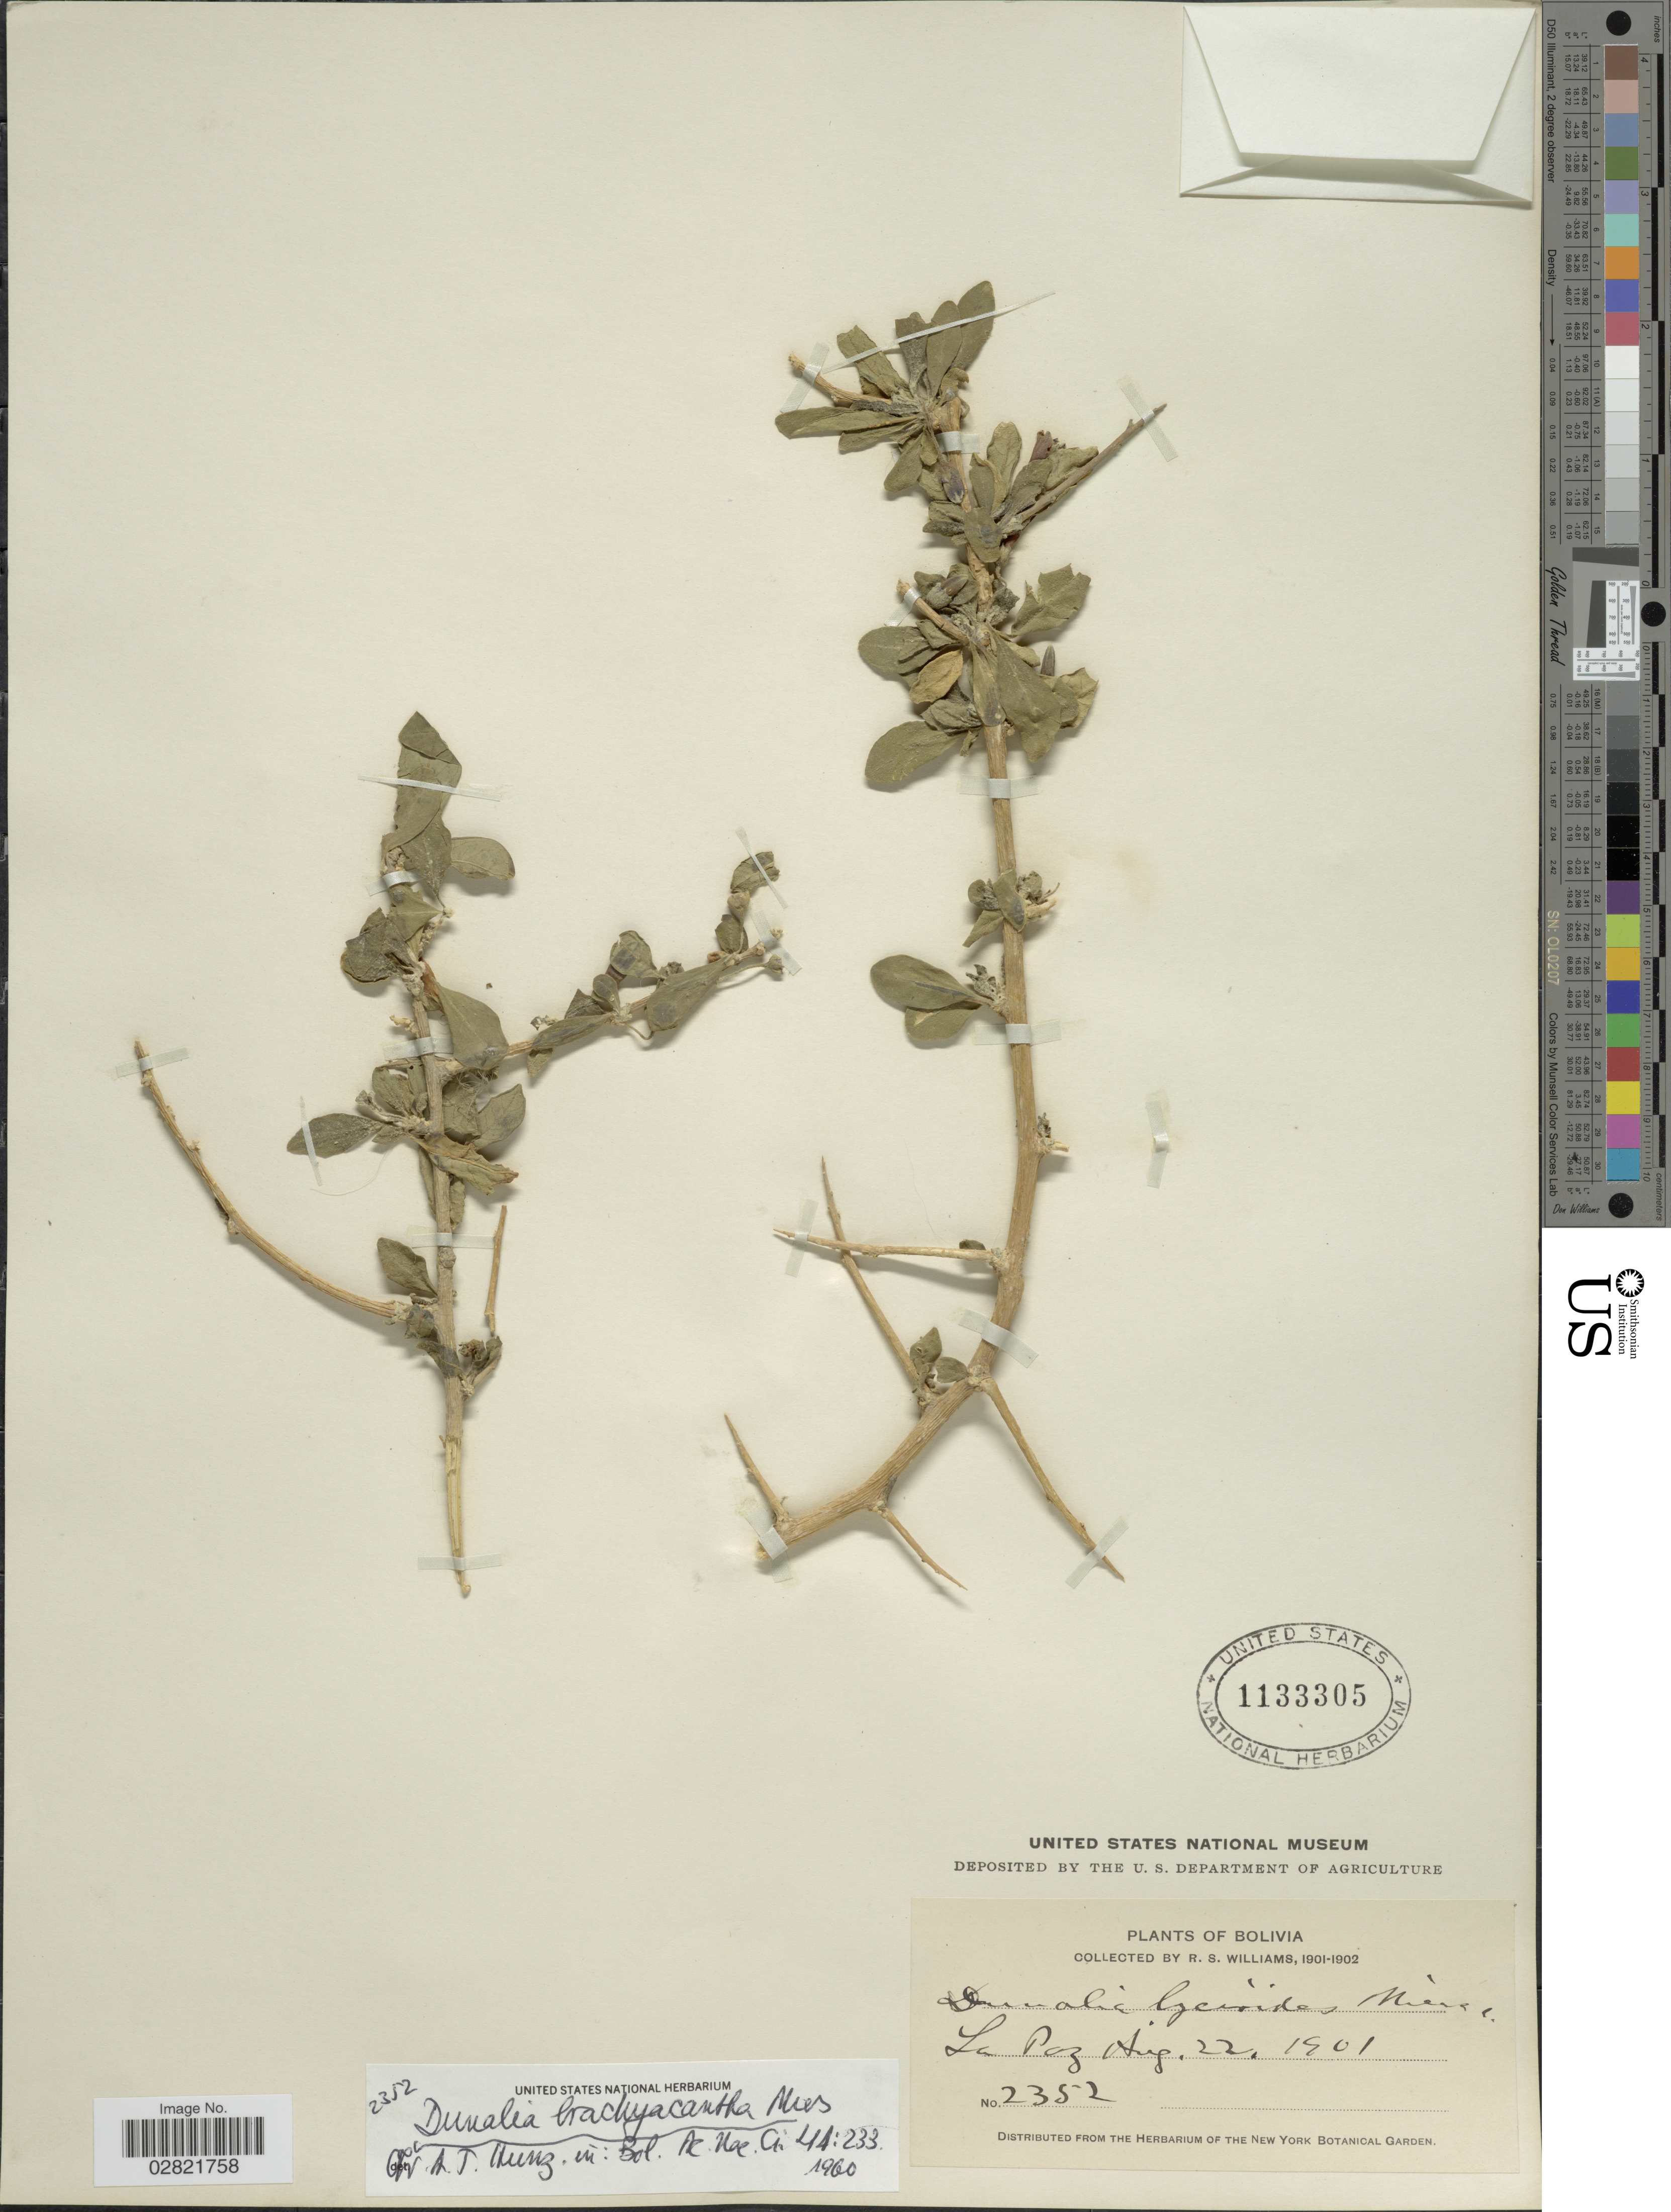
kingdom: Plantae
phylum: Tracheophyta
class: Magnoliopsida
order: Solanales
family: Solanaceae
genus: Dunalia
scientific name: Dunalia brachyacantha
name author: Miers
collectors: R. S. Williams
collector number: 2352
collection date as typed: Aug. 22, 1901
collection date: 1901-08-22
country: Bolivia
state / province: La Paz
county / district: Murillo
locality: La Paz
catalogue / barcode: US 1133305